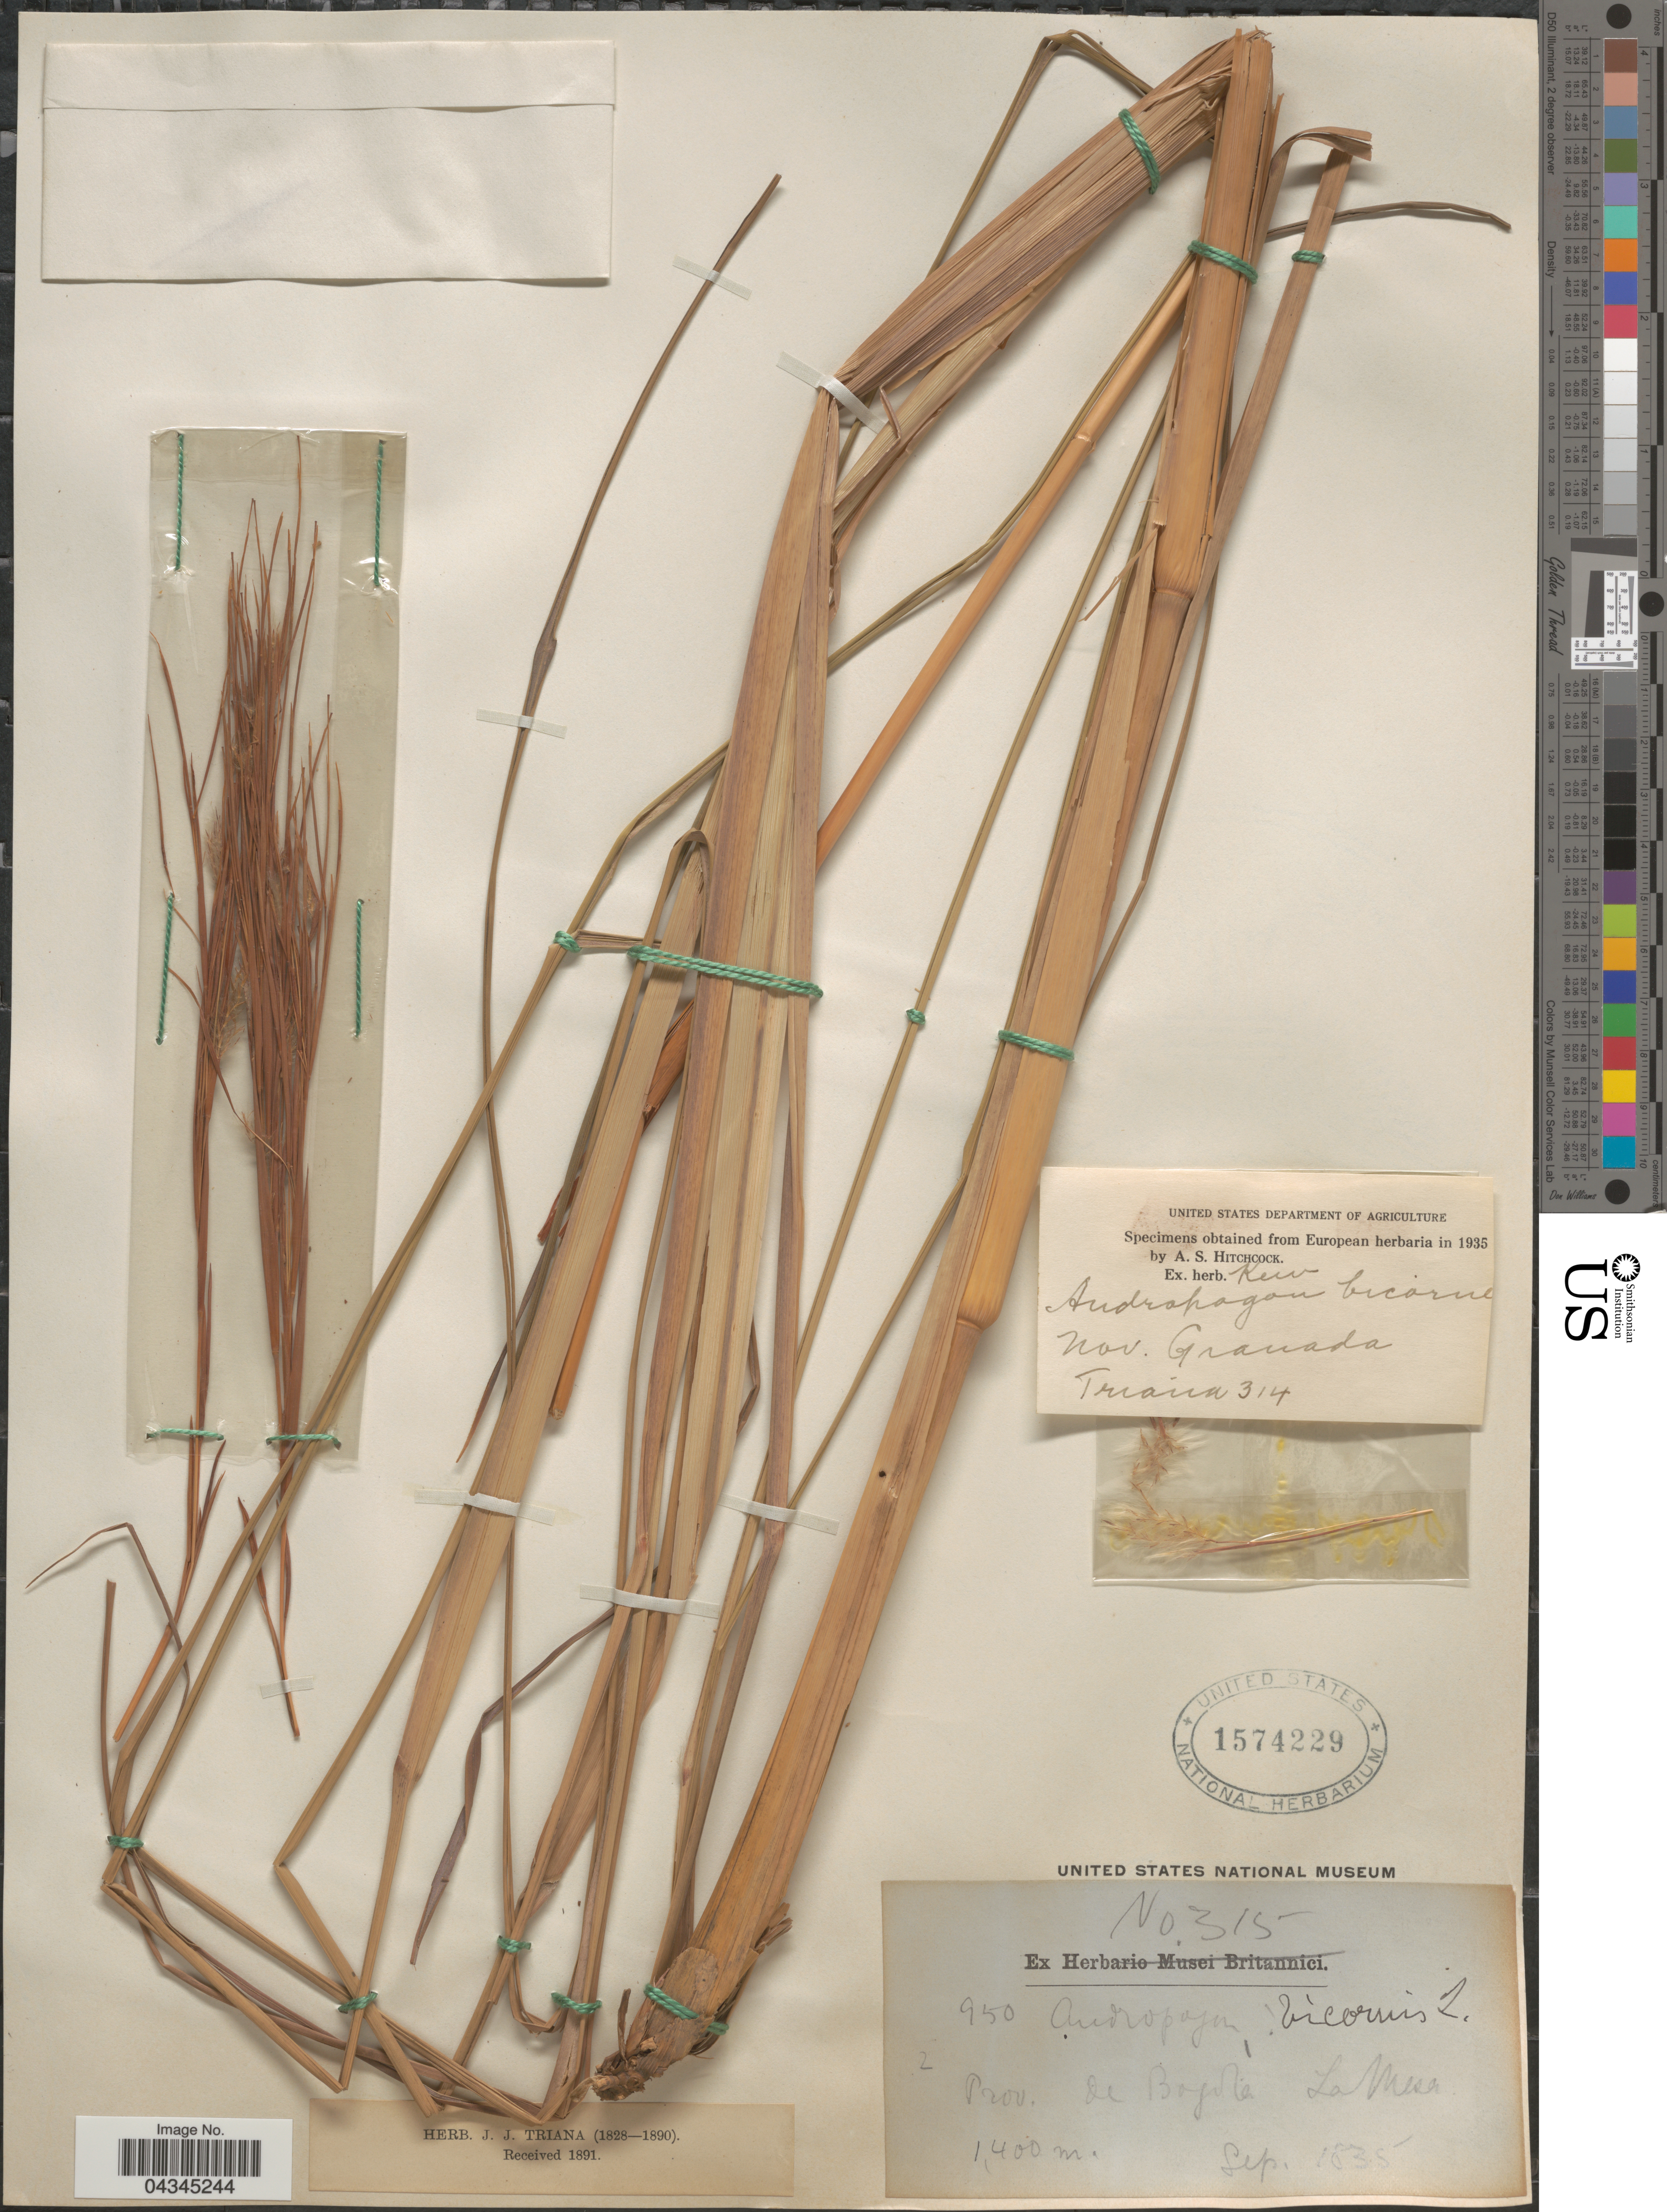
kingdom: Plantae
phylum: Tracheophyta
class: Liliopsida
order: Poales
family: Poaceae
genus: Andropogon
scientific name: Andropogon bicornis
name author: L.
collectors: Triana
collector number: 314/315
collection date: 1835-09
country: Colombia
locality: Prov. De Bogota.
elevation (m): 1400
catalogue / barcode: US 1574229